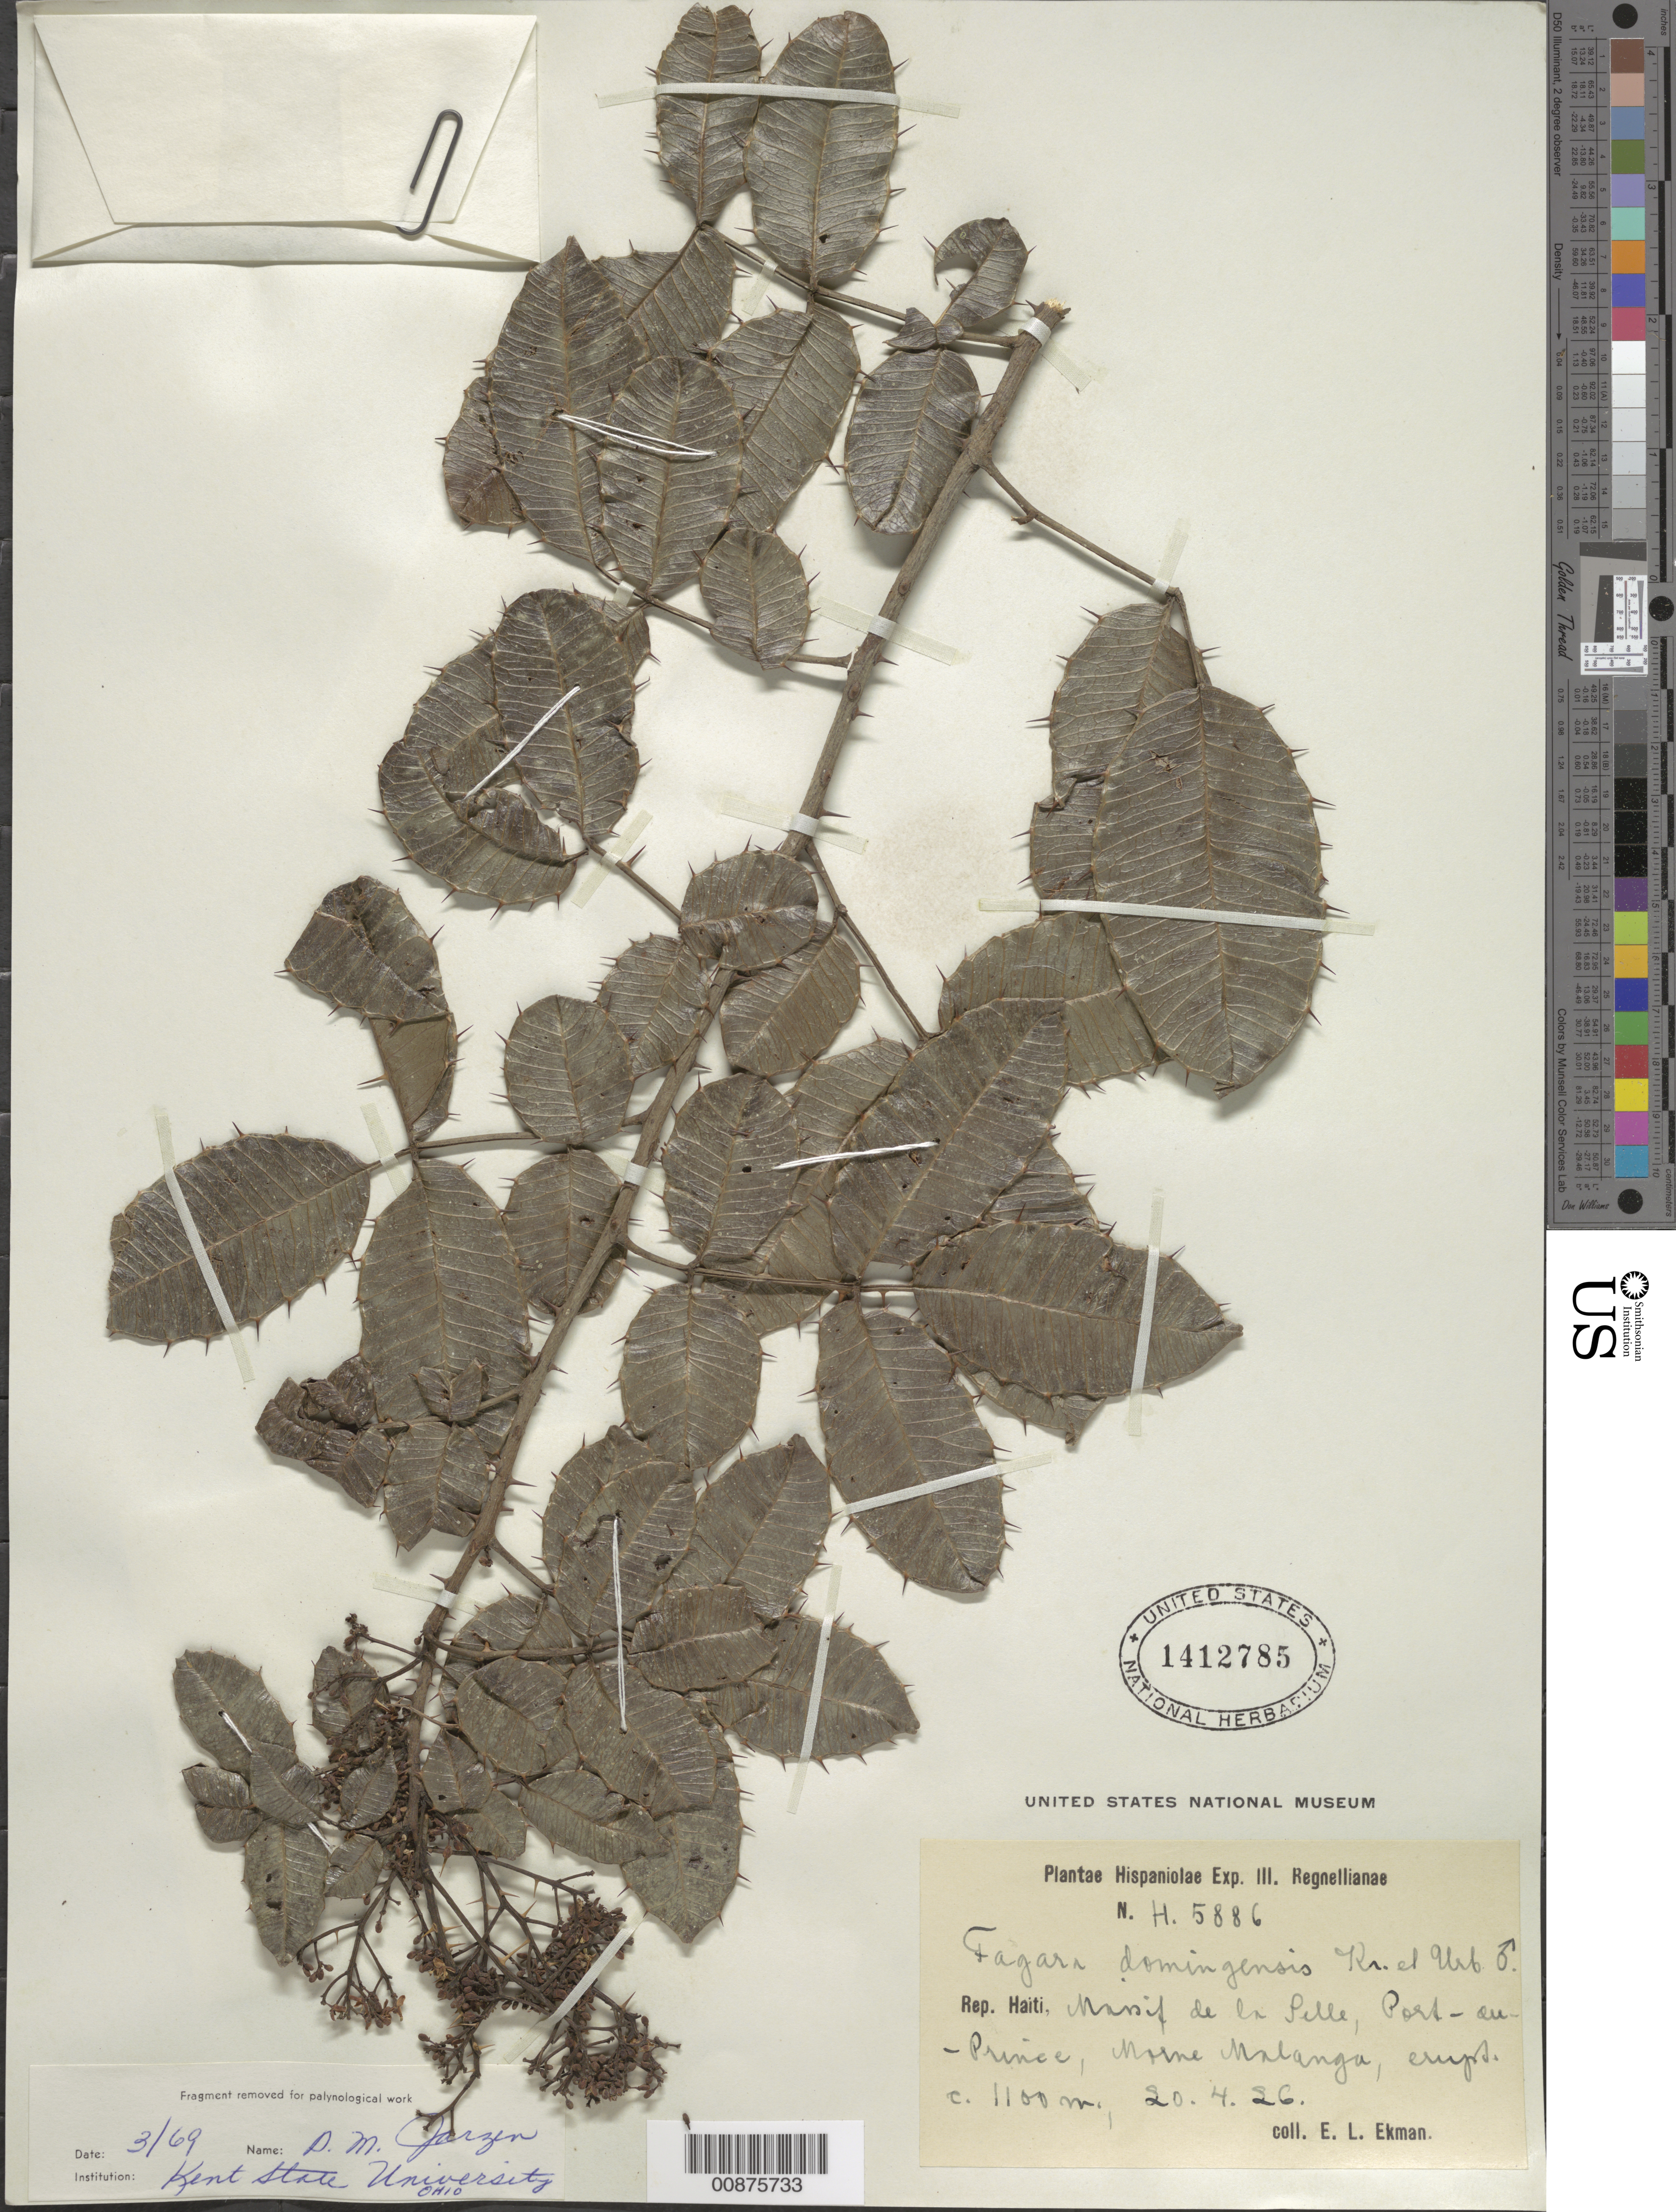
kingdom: Plantae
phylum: Tracheophyta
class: Magnoliopsida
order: Sapindales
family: Rutaceae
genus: Zanthoxylum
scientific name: Zanthoxylum domingense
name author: (Krug & Urb.) J. Jiménez Alm.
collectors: E. L. Ekman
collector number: H 5886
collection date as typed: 20 Apr 1926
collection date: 1926-04-20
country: Haiti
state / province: Ouest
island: Hispaniola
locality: Massif de la Selle, Port au Prince, Morne Malanga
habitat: "Erupt."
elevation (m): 1100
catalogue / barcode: US 1412785